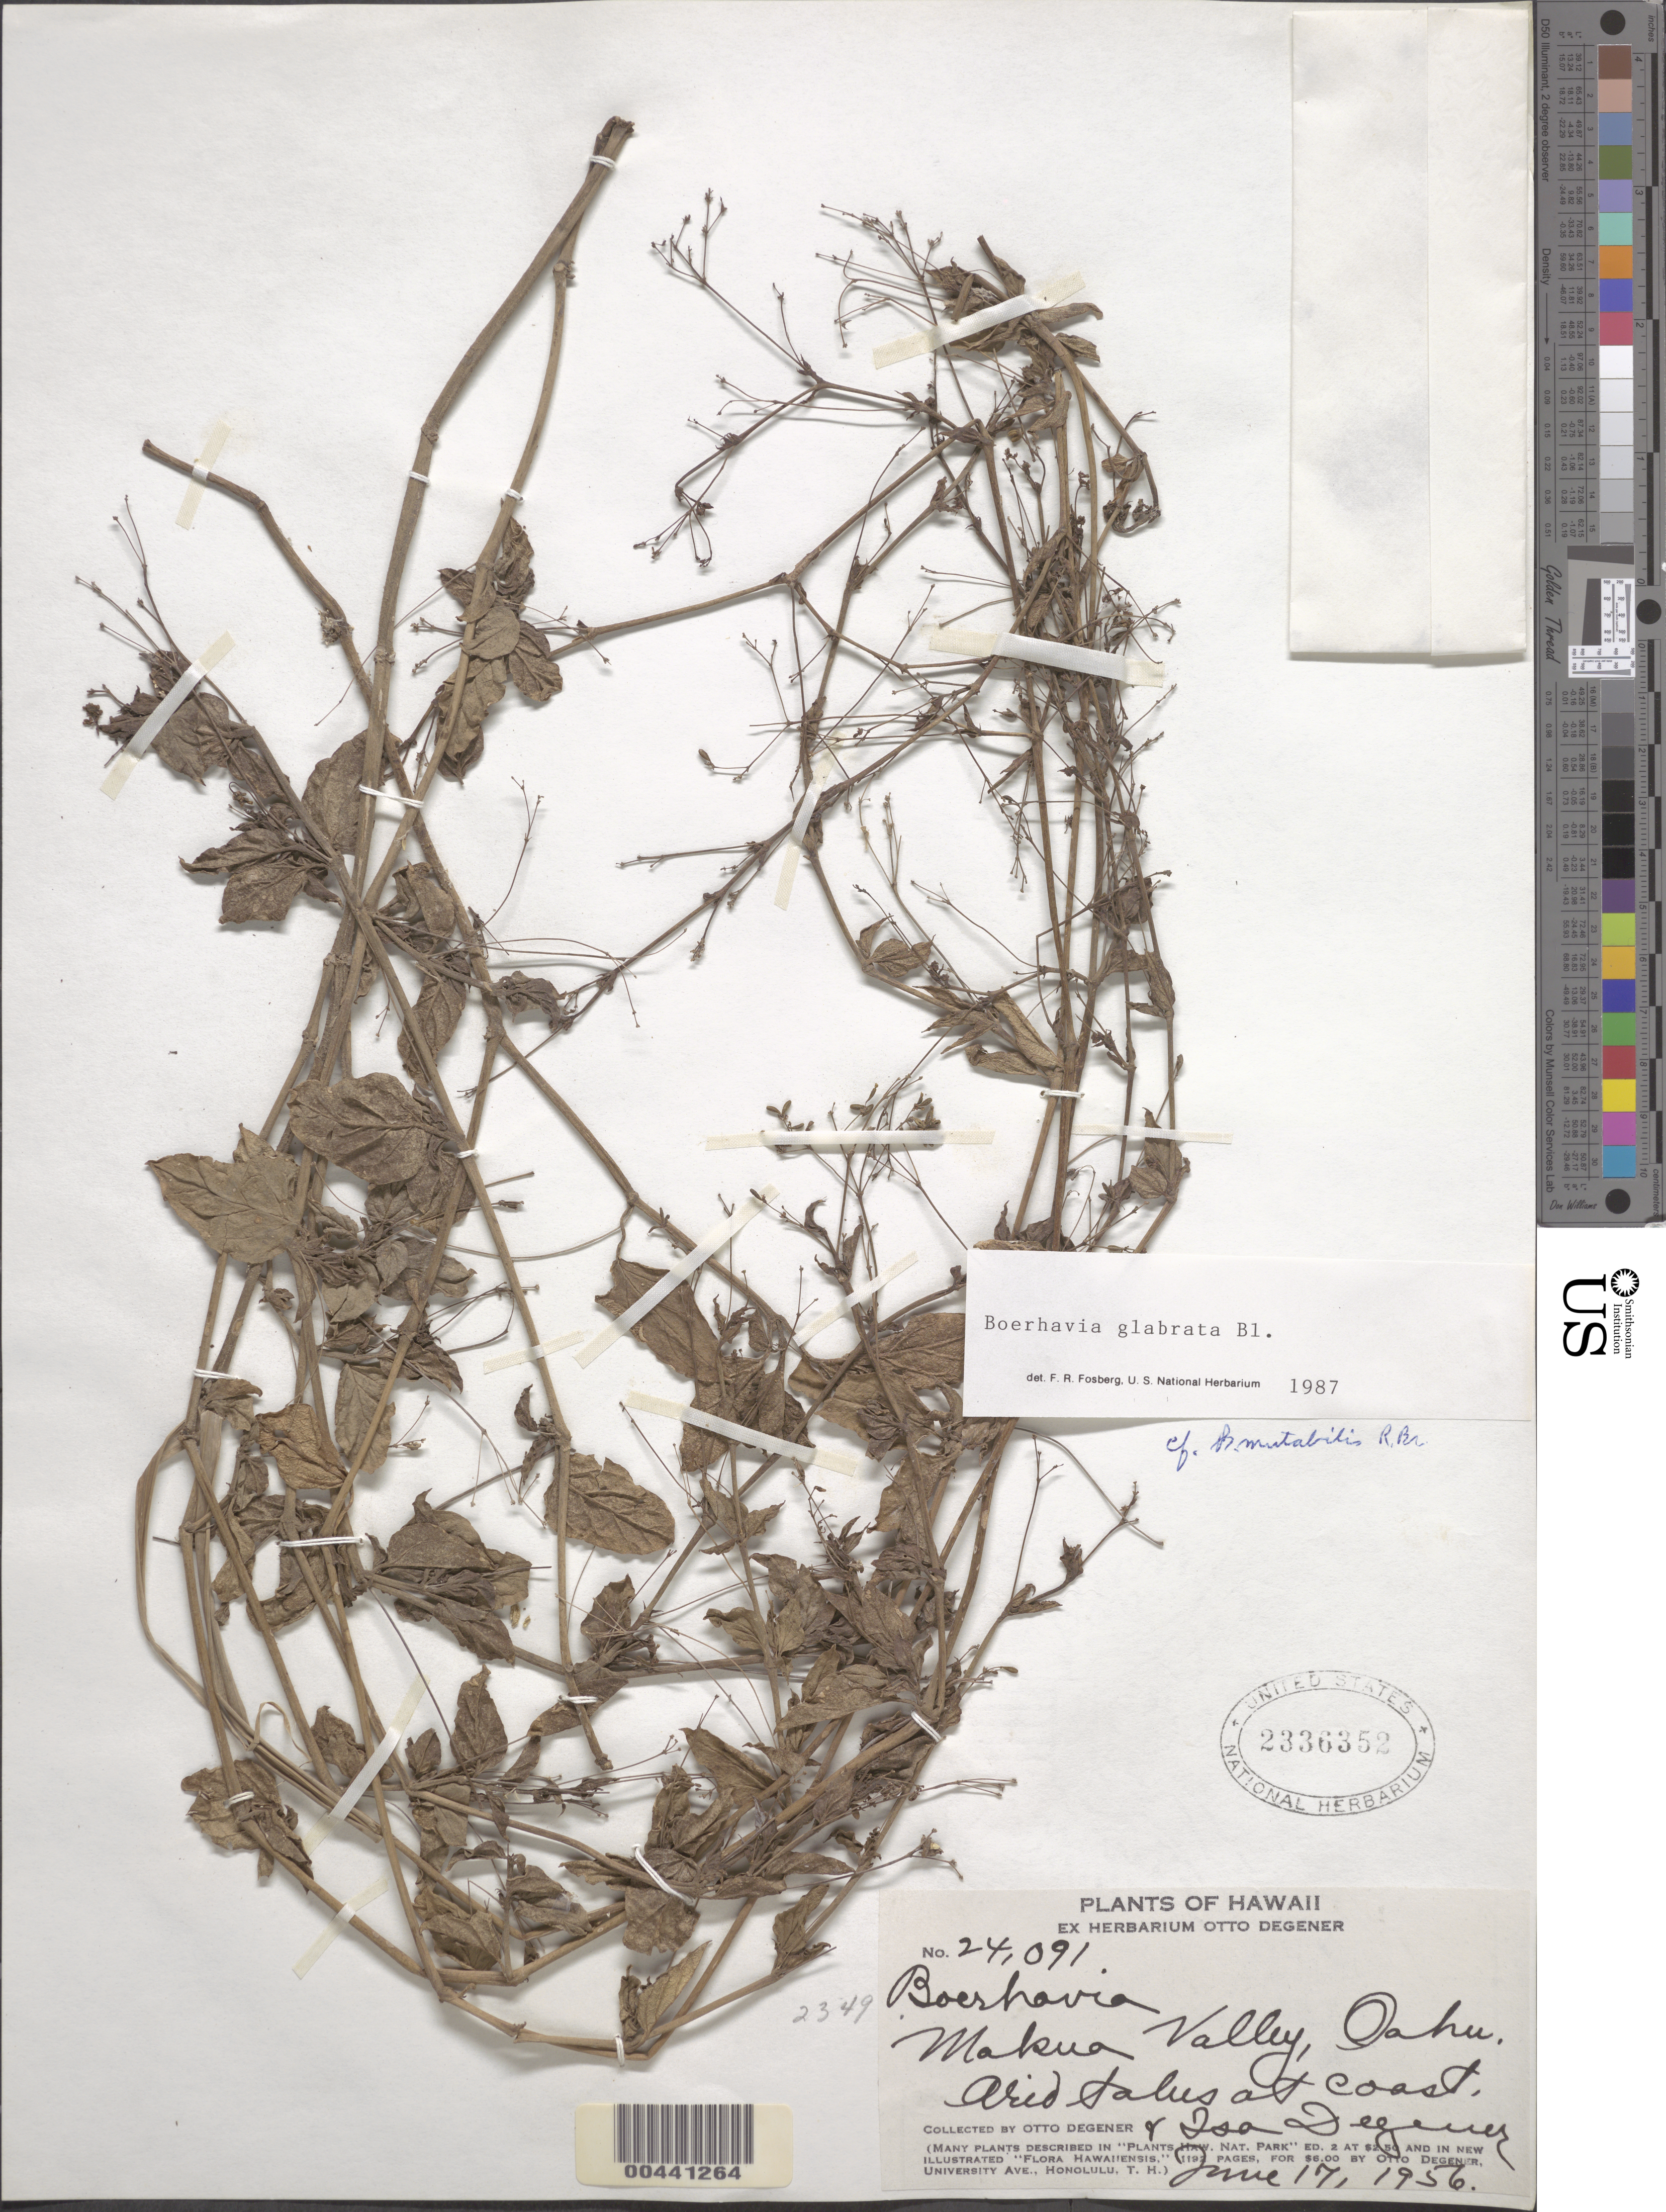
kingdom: Plantae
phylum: Tracheophyta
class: Magnoliopsida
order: Caryophyllales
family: Nyctaginaceae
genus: Boerhavia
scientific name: Boerhavia acutifolia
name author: (Choisy) J.W. Moore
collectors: O. Degener & I. Degener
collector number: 24091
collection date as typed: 17 Jun 1956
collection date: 1956-06-17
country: United States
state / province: Hawaii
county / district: Honolulu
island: Oahu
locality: Makua Valley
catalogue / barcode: US 2336352